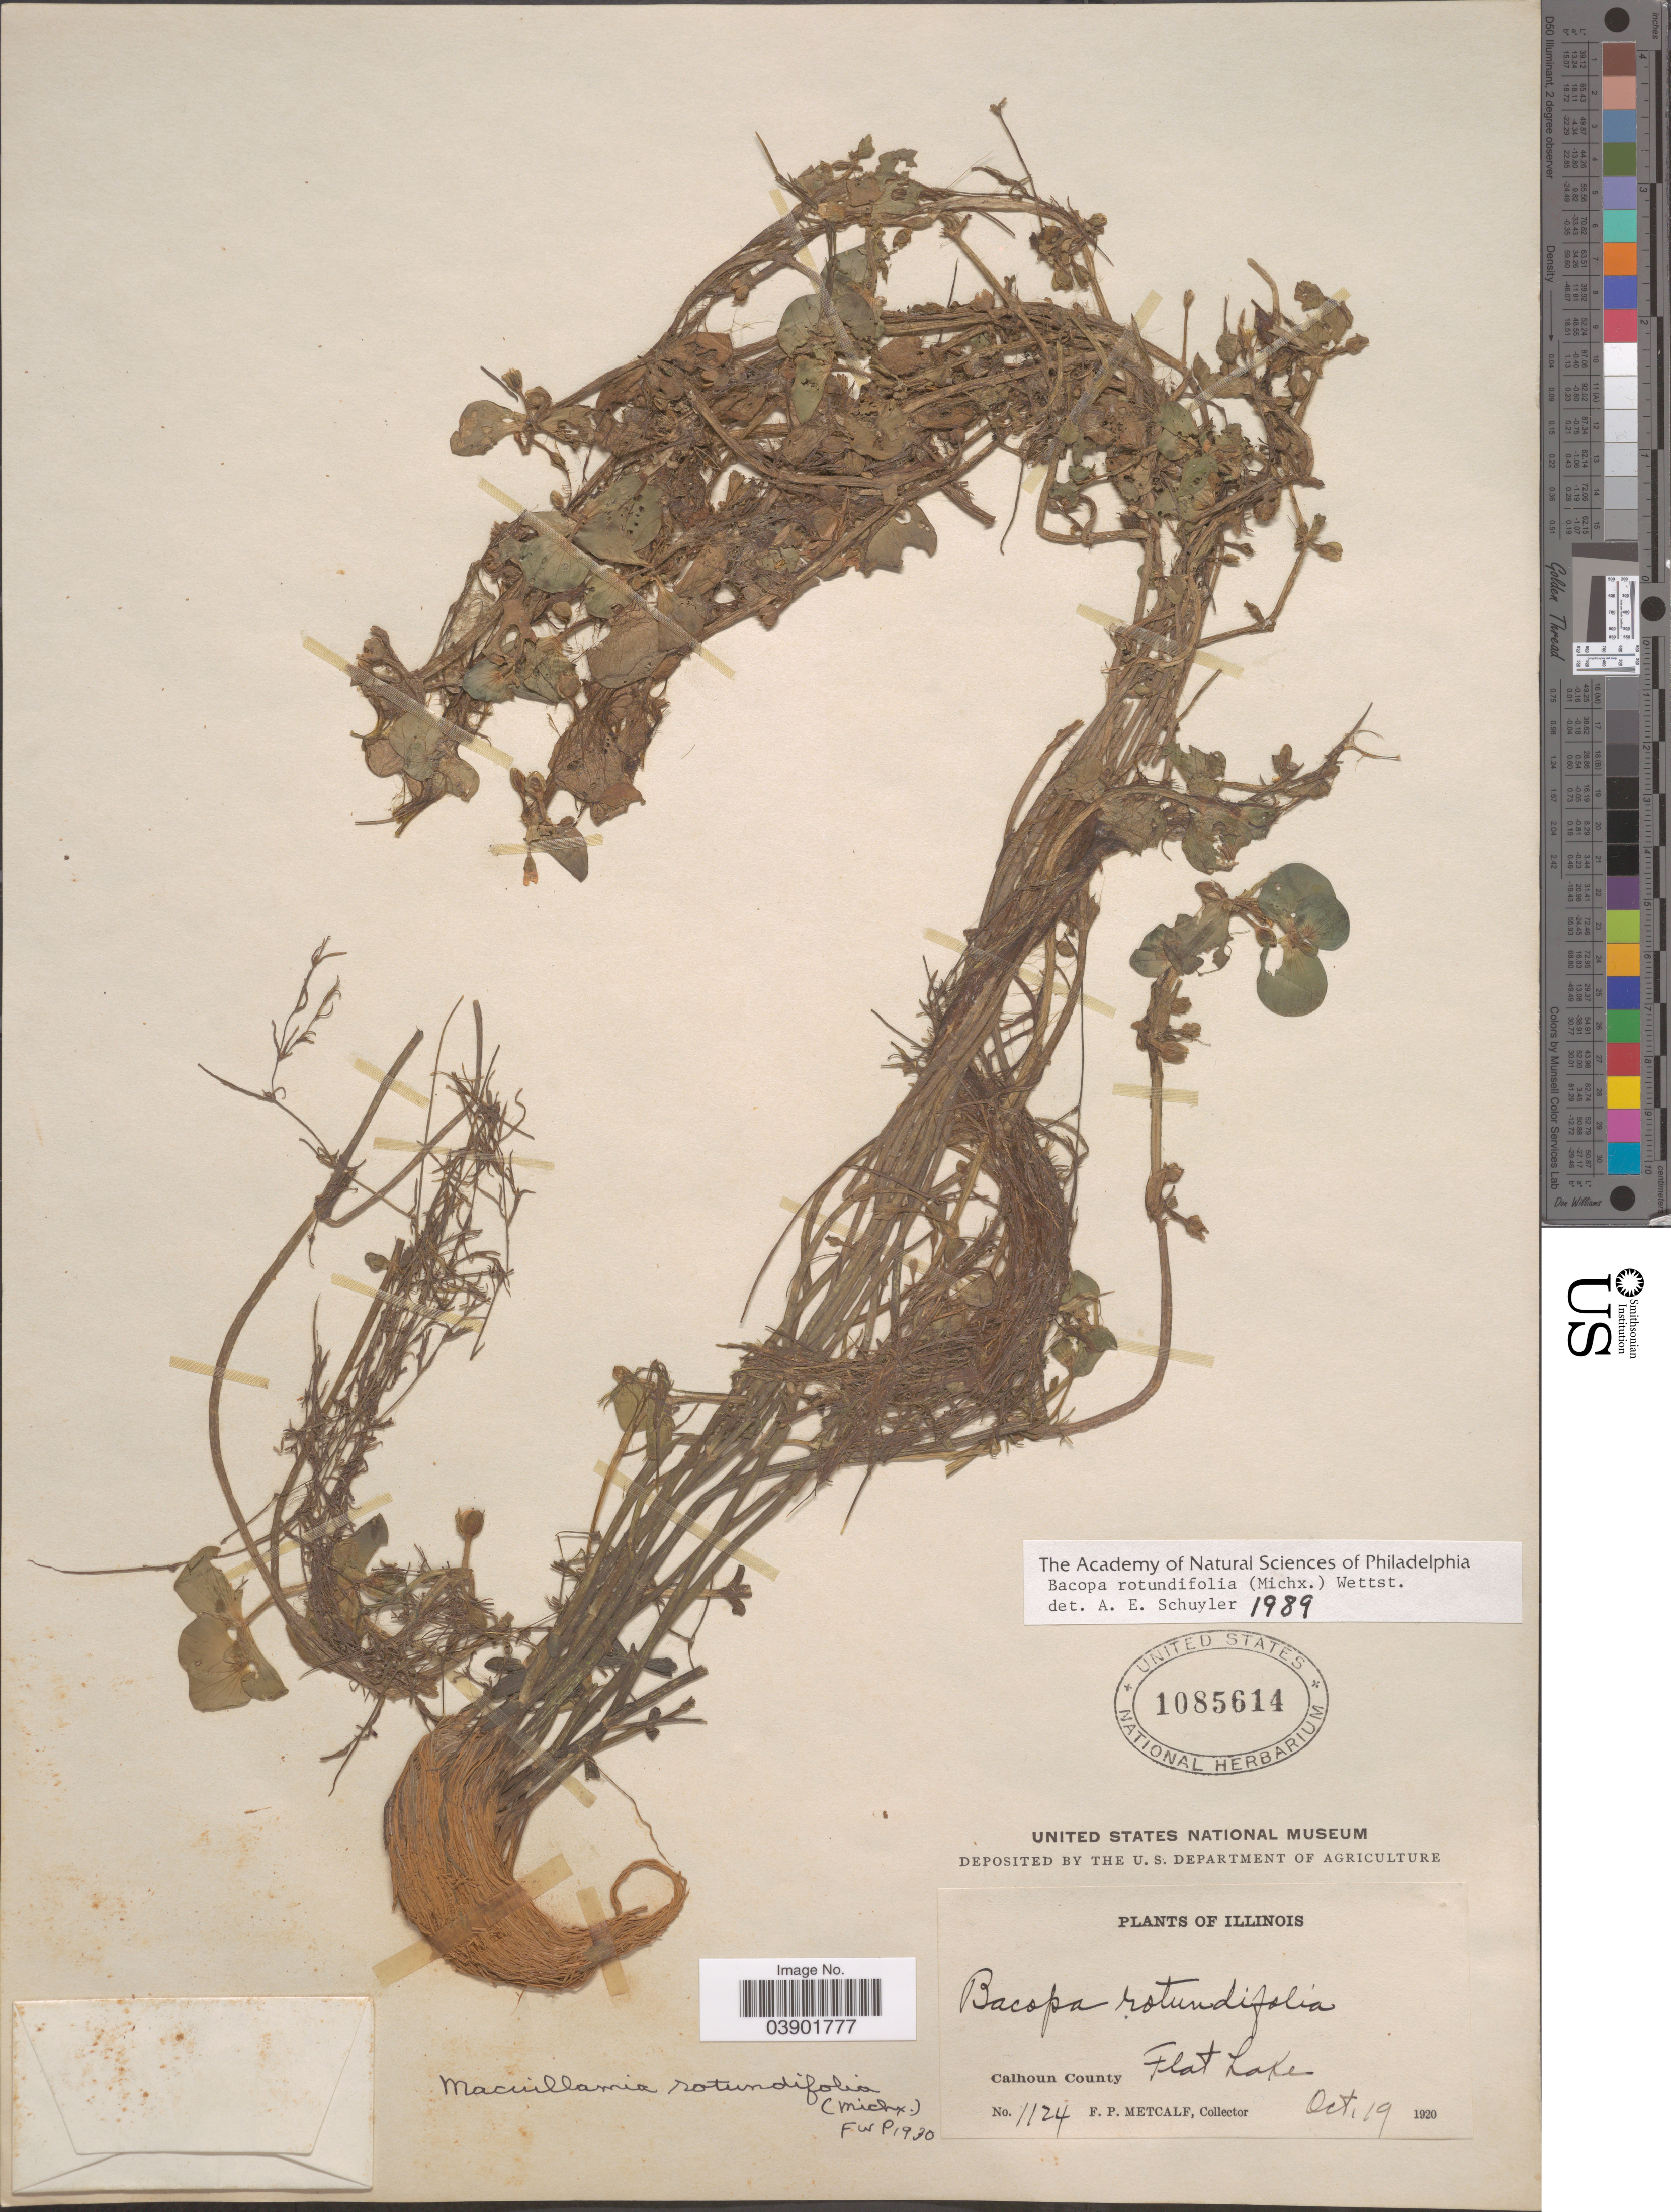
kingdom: Plantae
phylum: Tracheophyta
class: Magnoliopsida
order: Lamiales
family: Plantaginaceae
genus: Bacopa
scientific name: Bacopa rotundifolia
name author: (Michx.) Wettst.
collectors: F. Metcalf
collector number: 1124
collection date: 1920-10-19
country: United States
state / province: Illinois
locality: Calhoun County, Flat Lake.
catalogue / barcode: US 1085614